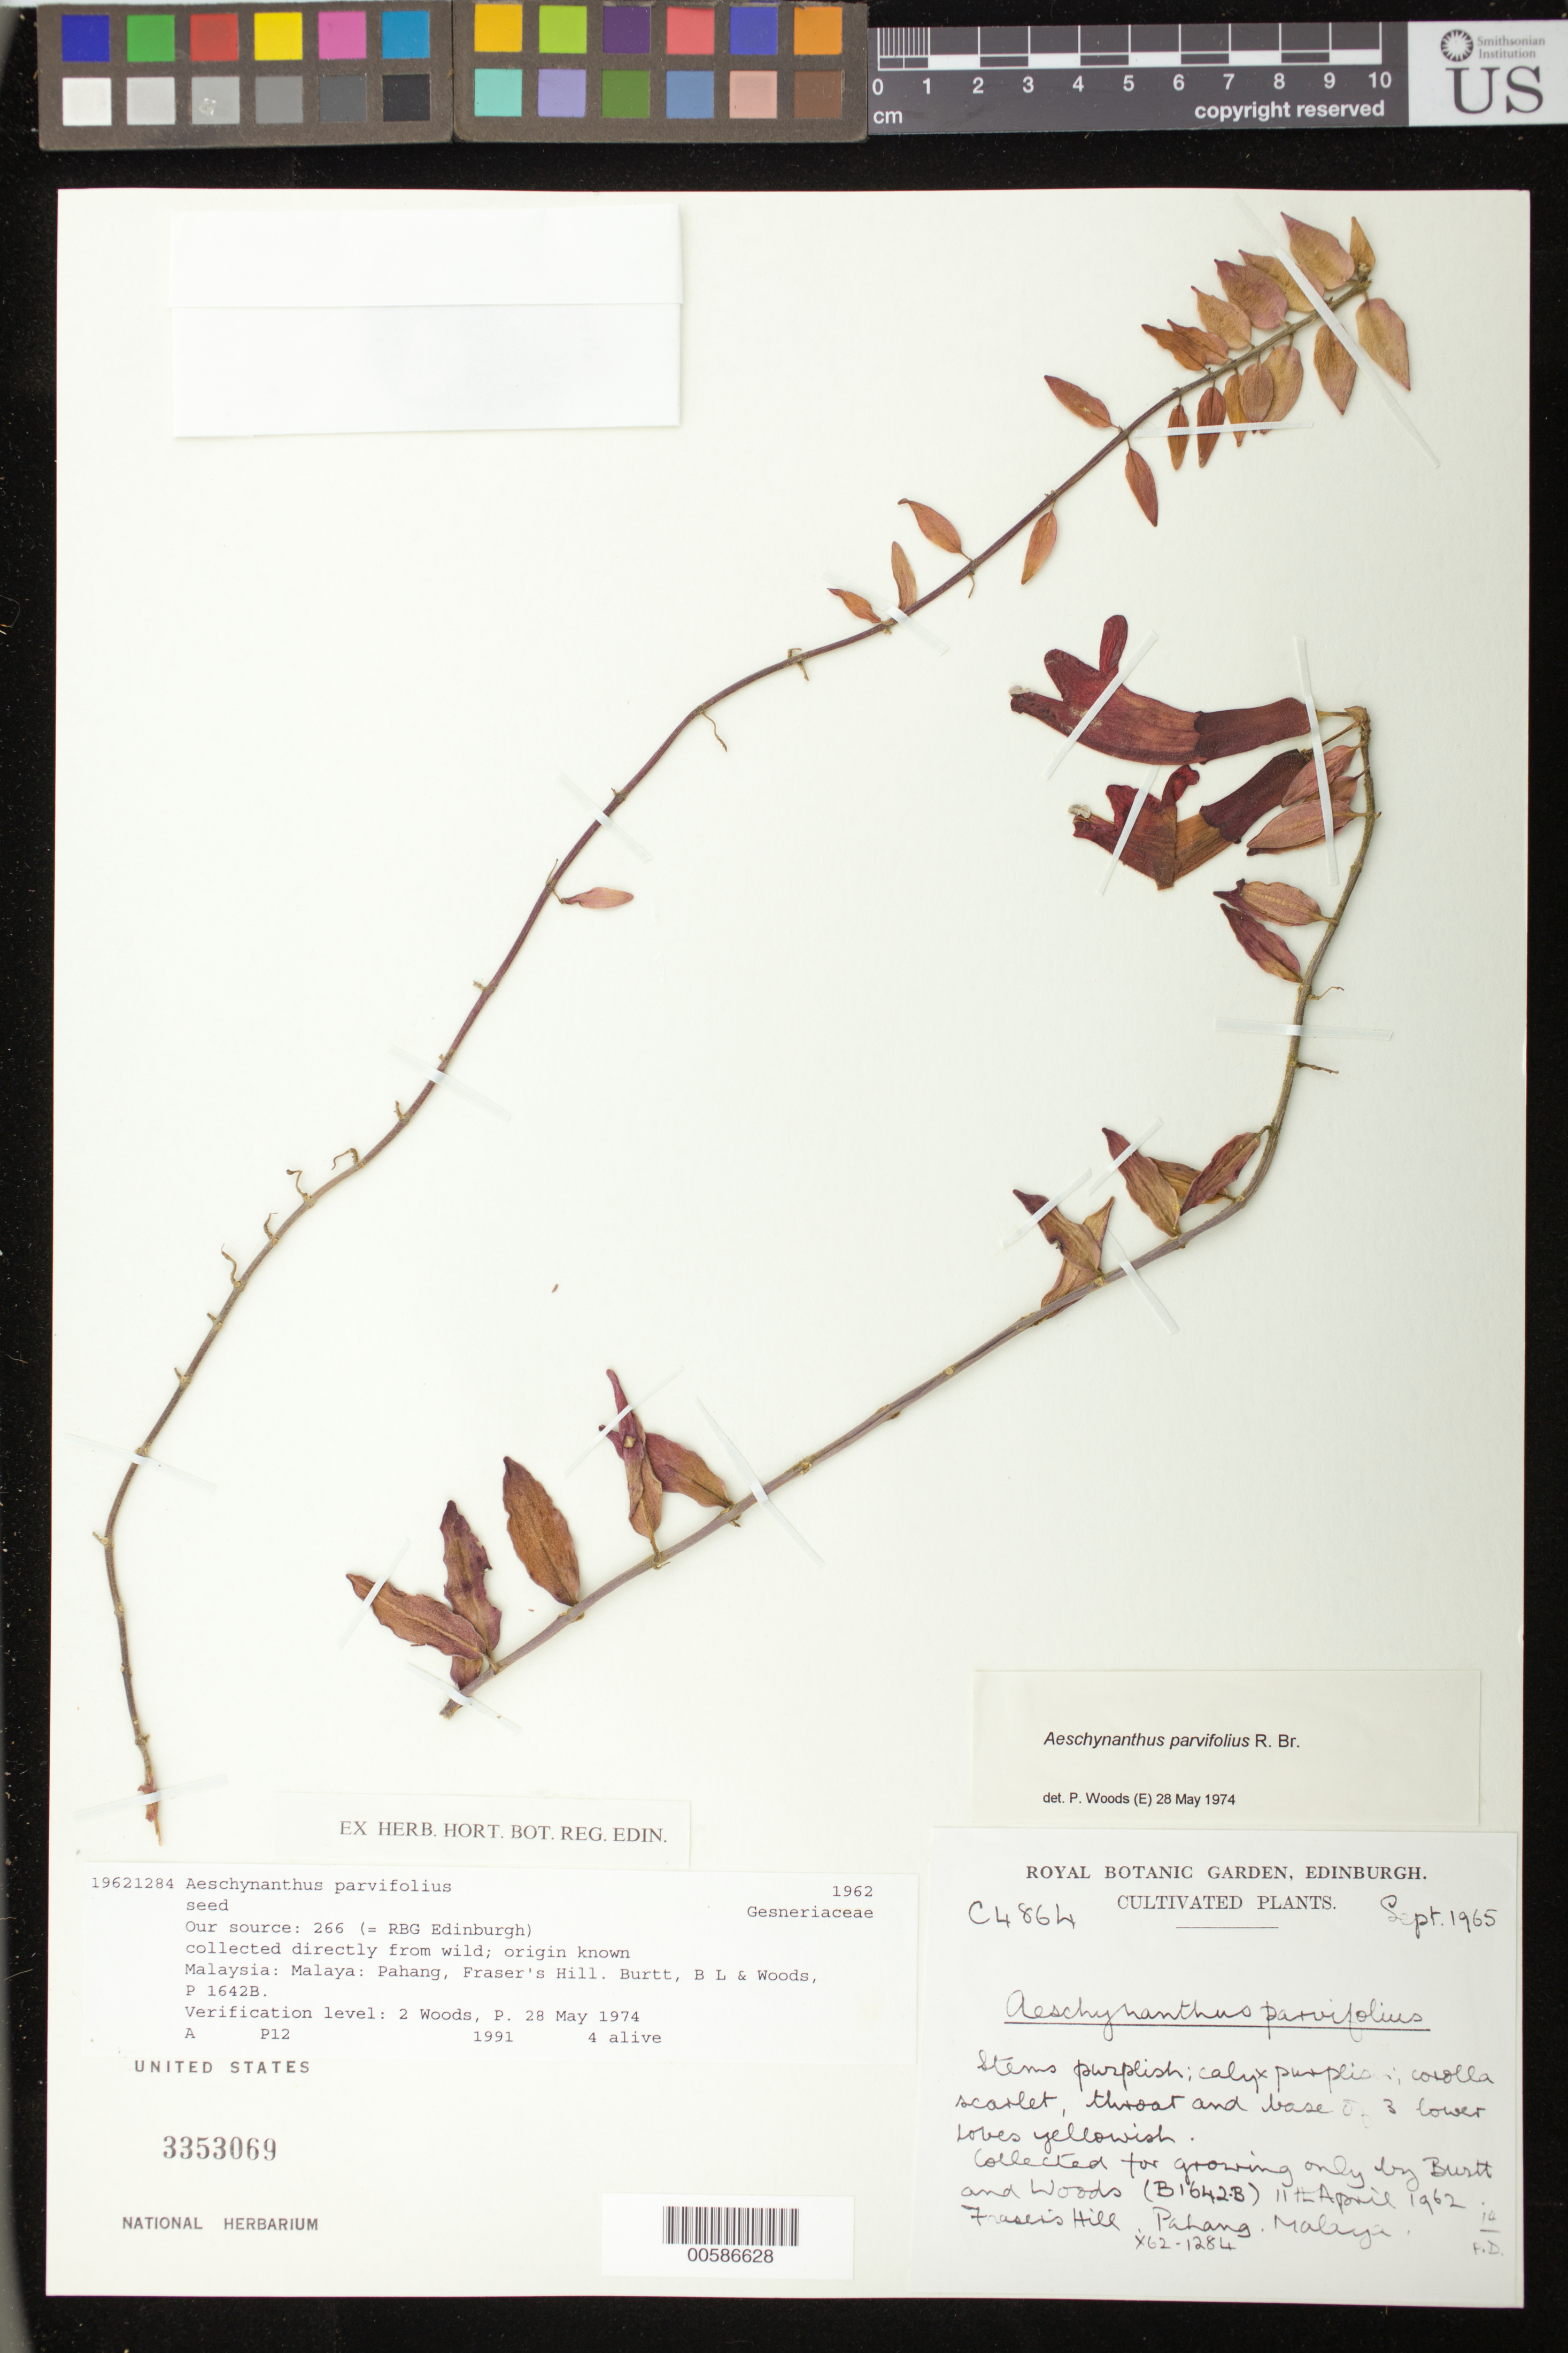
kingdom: Plantae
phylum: Tracheophyta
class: Magnoliopsida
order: Lamiales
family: Gesneriaceae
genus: Aeschynanthus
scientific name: Aeschynanthus parviflorus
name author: (D. Don) Spreng.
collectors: RBG Edinburgh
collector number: C. 4864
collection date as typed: Sep 1965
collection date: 1965-09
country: United Kingdom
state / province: Scotland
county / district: Edinburgh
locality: U.K., Scotland, Edinburgh, cultivated at the RBG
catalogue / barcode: US 3353069